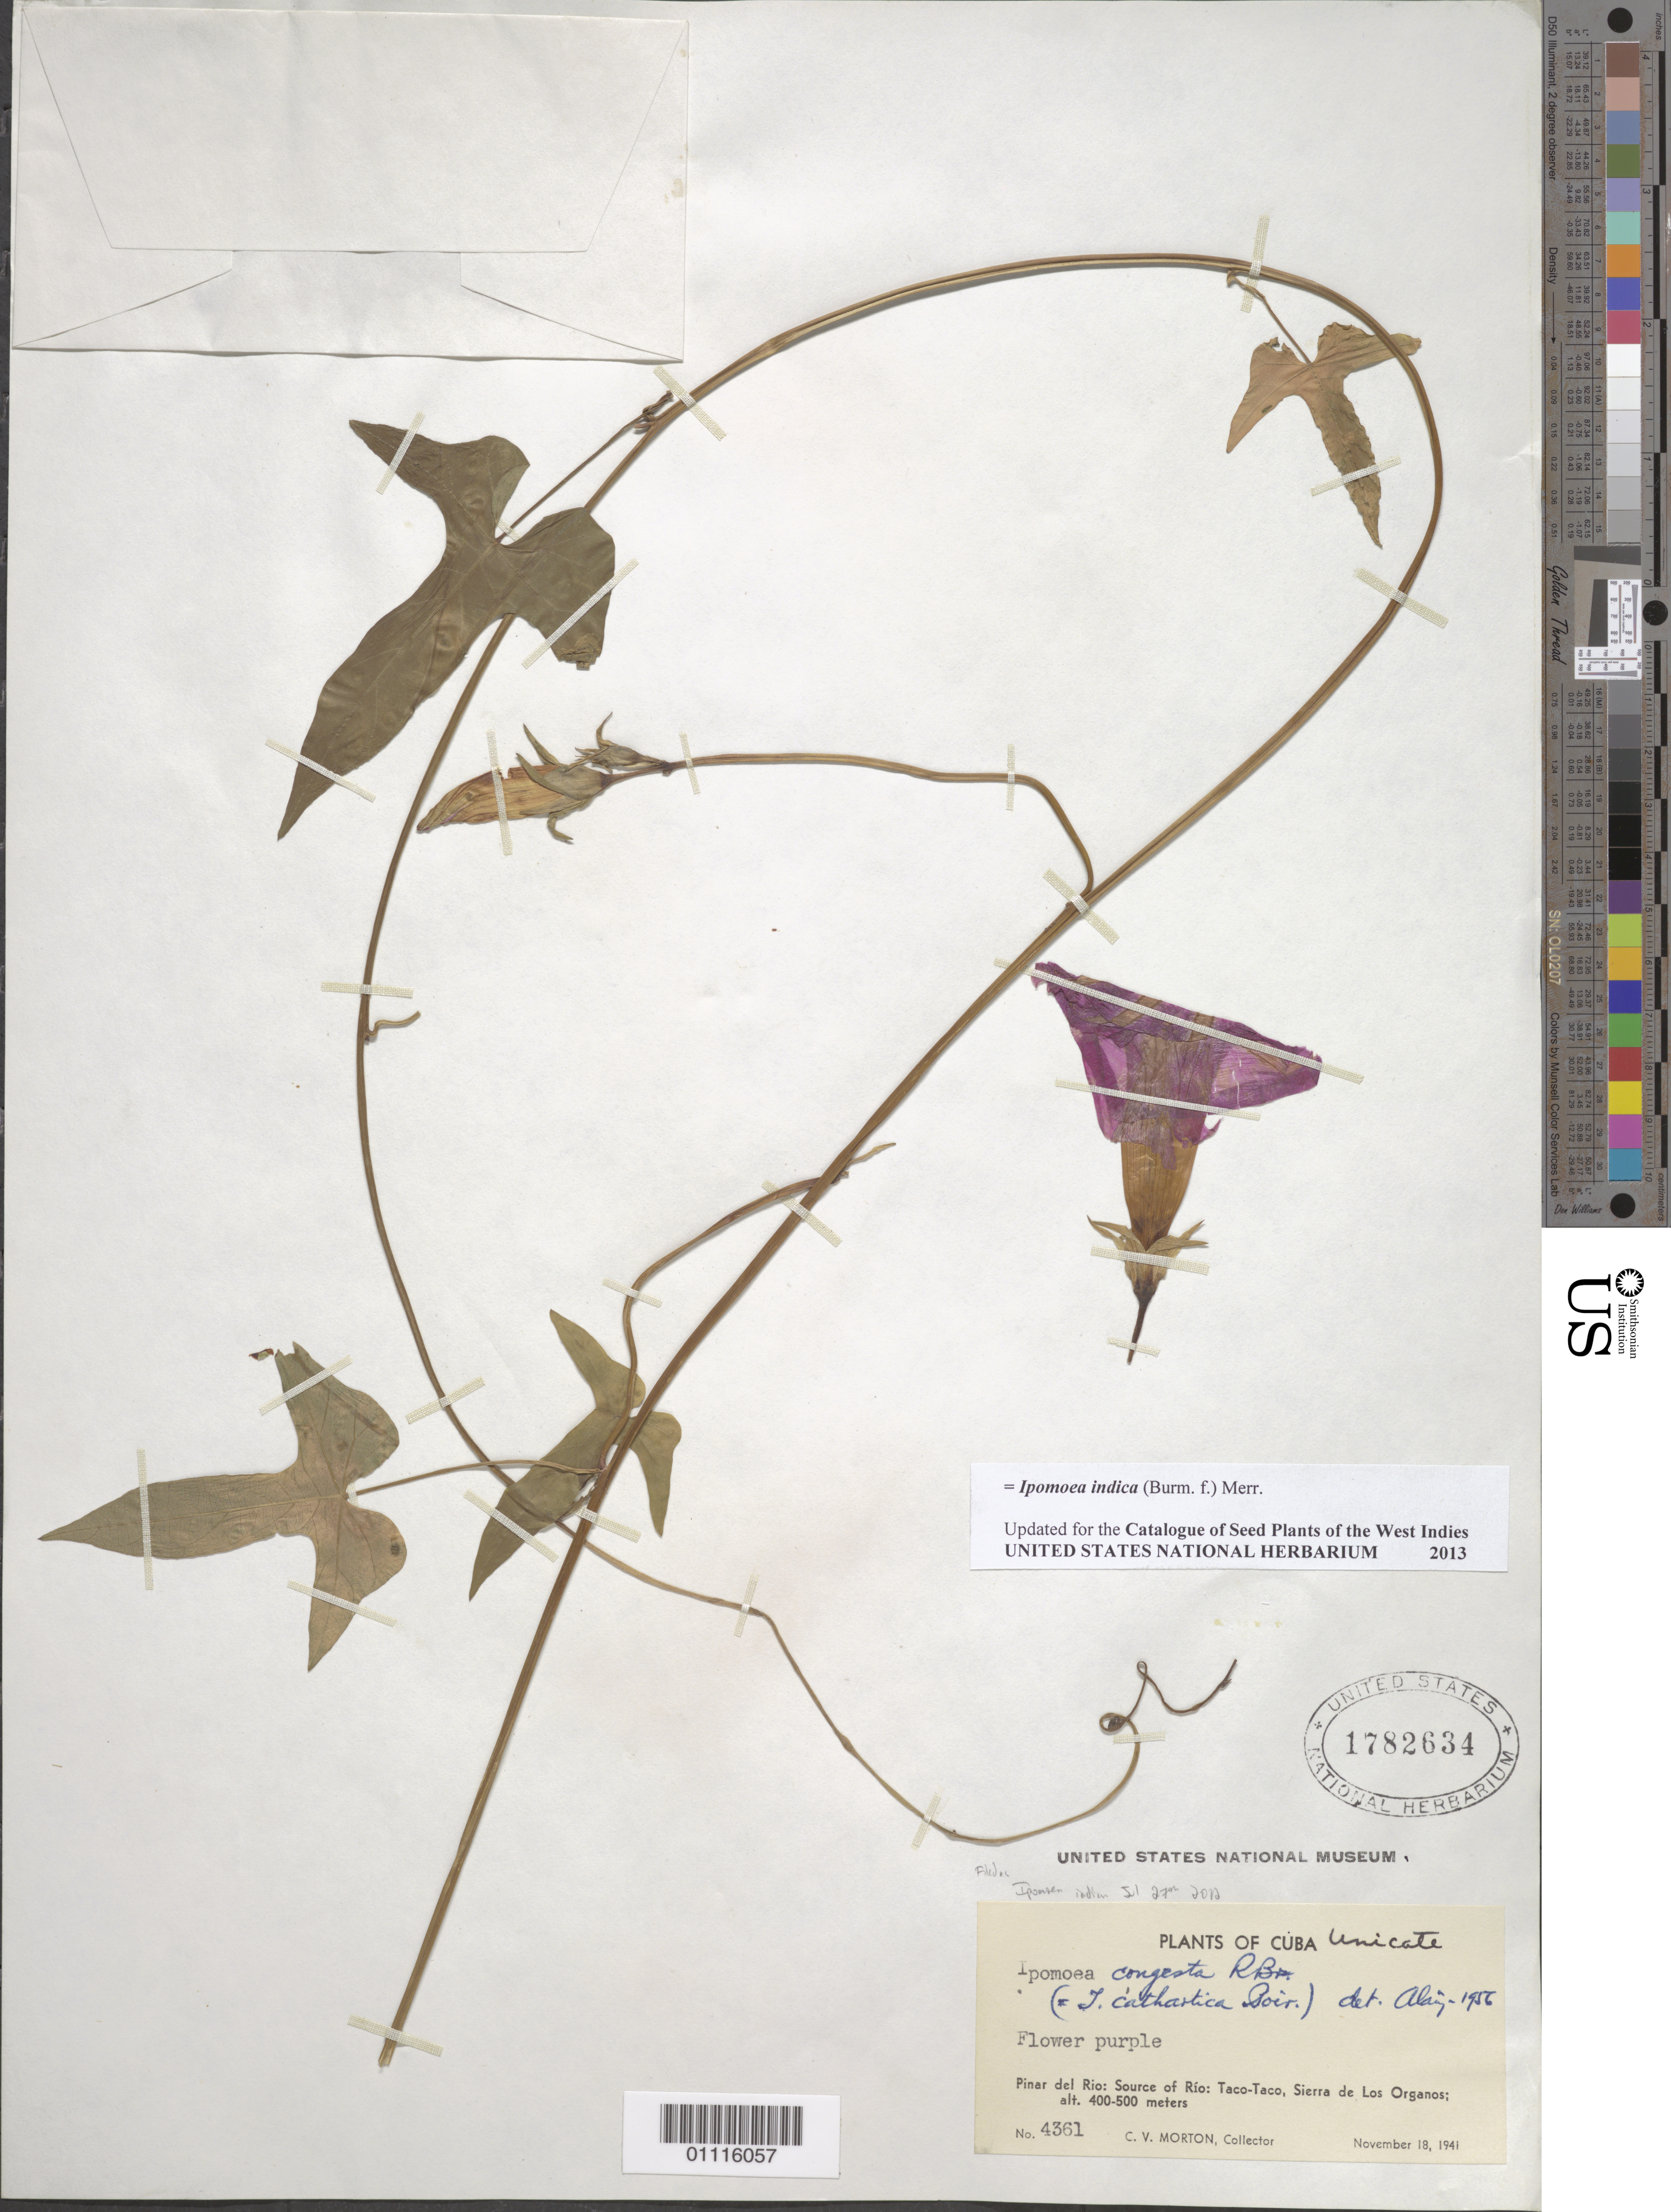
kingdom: Plantae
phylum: Tracheophyta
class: Magnoliopsida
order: Solanales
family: Convolvulaceae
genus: Ipomoea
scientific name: Ipomoea indica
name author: (Burm.) Merr.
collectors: C. V. Morton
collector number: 4361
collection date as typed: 18 Nov 1941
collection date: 1941-11-18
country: Cuba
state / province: Pinar del Rio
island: Cuba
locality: Source of Rio: Taco-Taco, Sierra de Los Organos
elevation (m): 400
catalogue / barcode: US 1782634